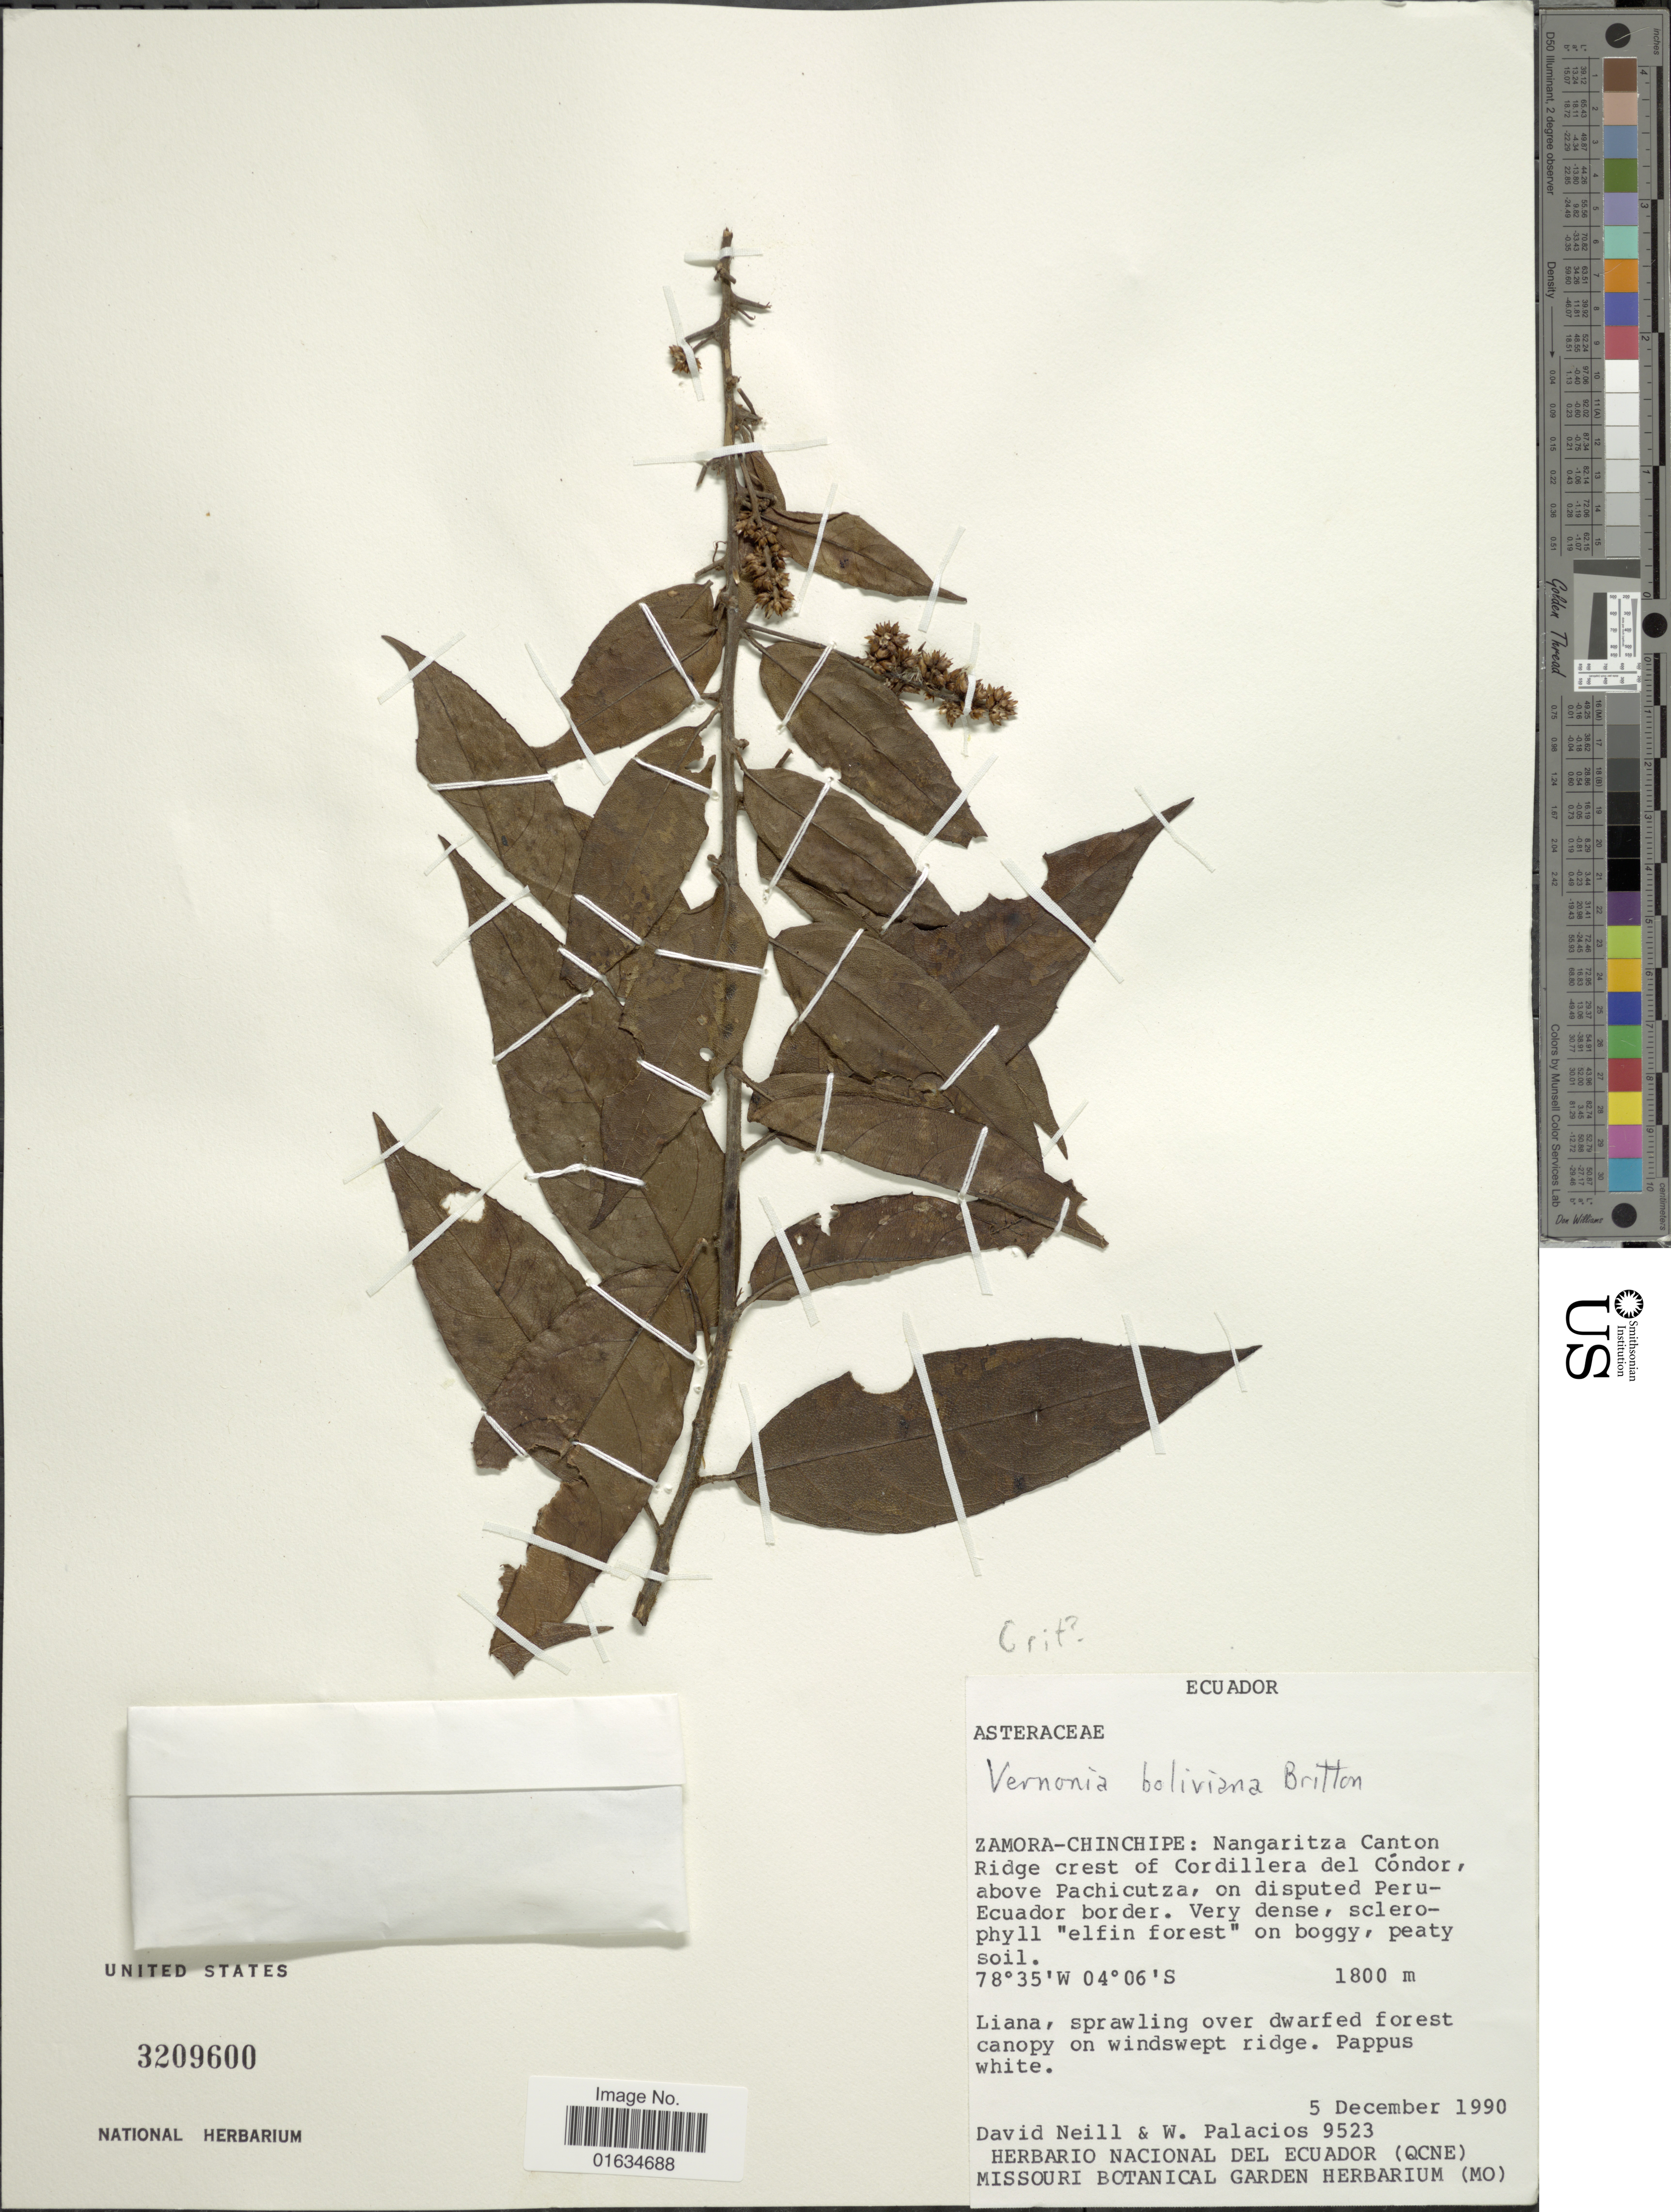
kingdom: Plantae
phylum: Tracheophyta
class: Magnoliopsida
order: Asterales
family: Asteraceae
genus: Critoniopsis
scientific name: Critoniopsis boliviana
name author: (Britton) H. Rob.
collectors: D. A. Neill & W. Palacios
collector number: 9523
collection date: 1990-12-05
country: Ecuador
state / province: Zamora-Chinchipe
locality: Nangaritza Canton Ridge crest of Cordillera del Cóndor, above Pachicutza, on disputed Peru-Ecuador border.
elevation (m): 1800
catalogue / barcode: US 3209600